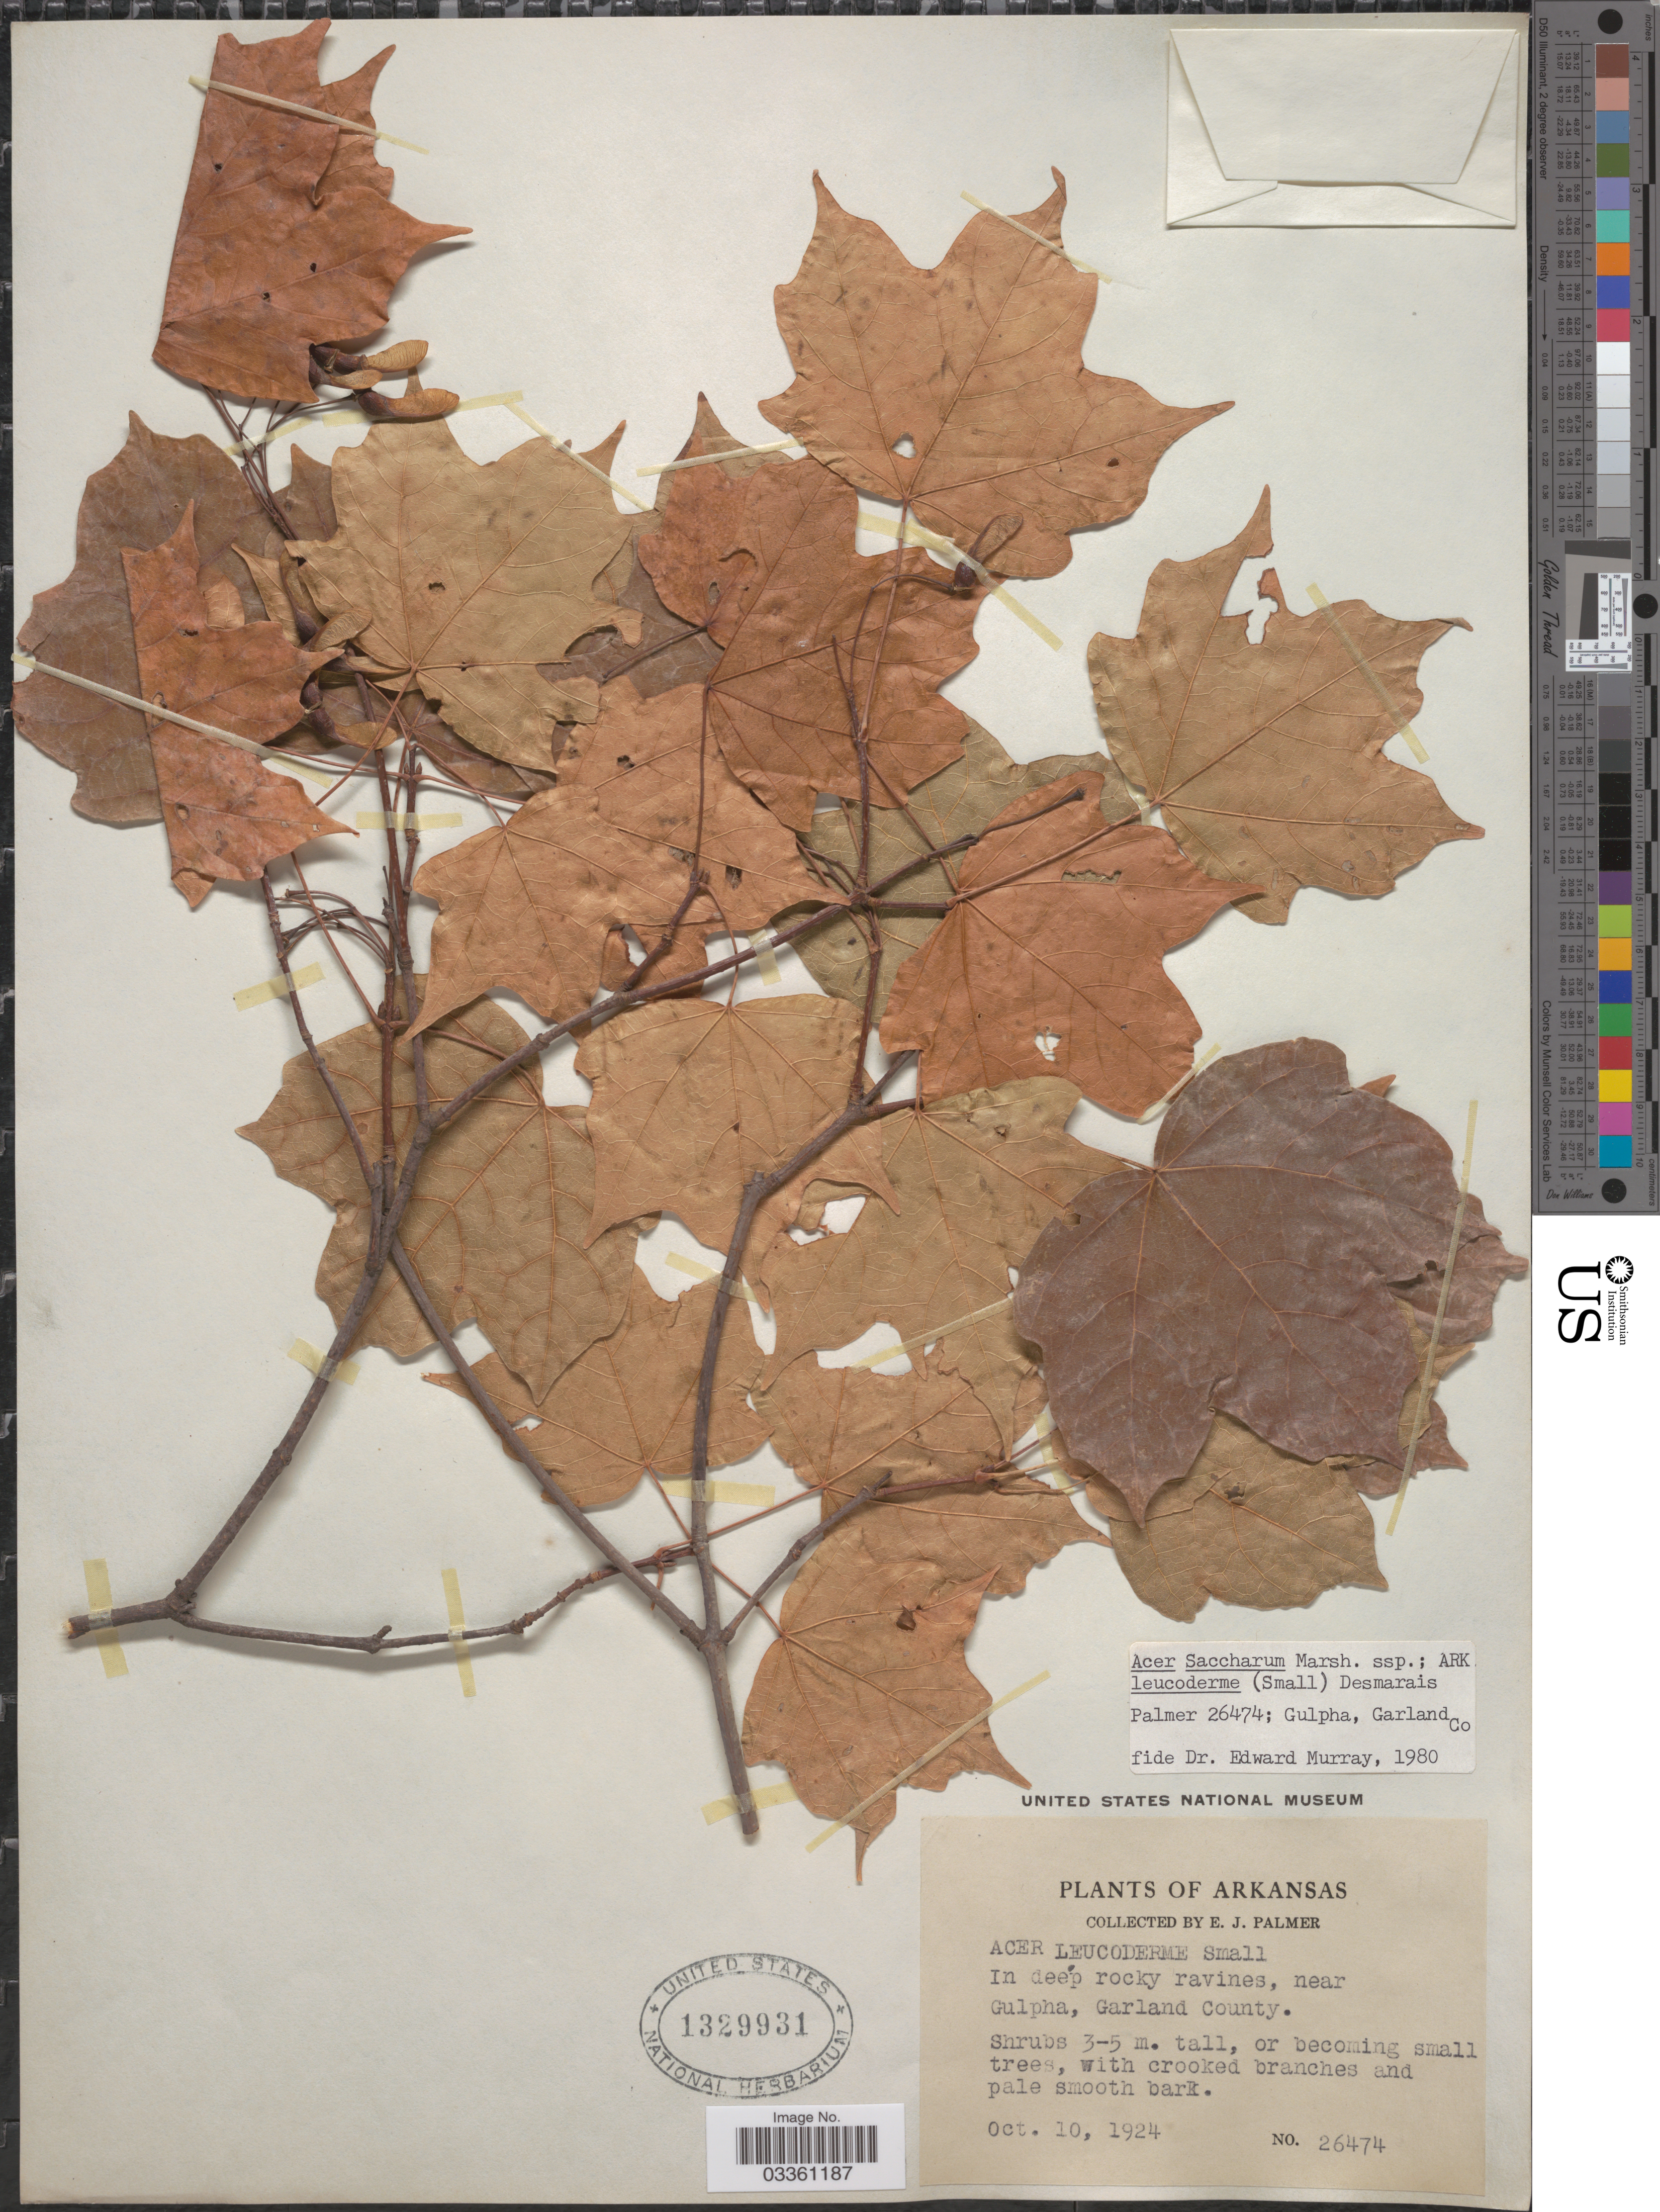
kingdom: Plantae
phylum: Tracheophyta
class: Magnoliopsida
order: Sapindales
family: Sapindaceae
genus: Acer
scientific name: Acer saccharum subsp. leucoderme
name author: (Small) Desmarais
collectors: E. J. Palmer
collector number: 26474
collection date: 1924-10-10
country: United States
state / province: Arkansas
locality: Near Gulpha, Garland County.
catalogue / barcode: US 1329931